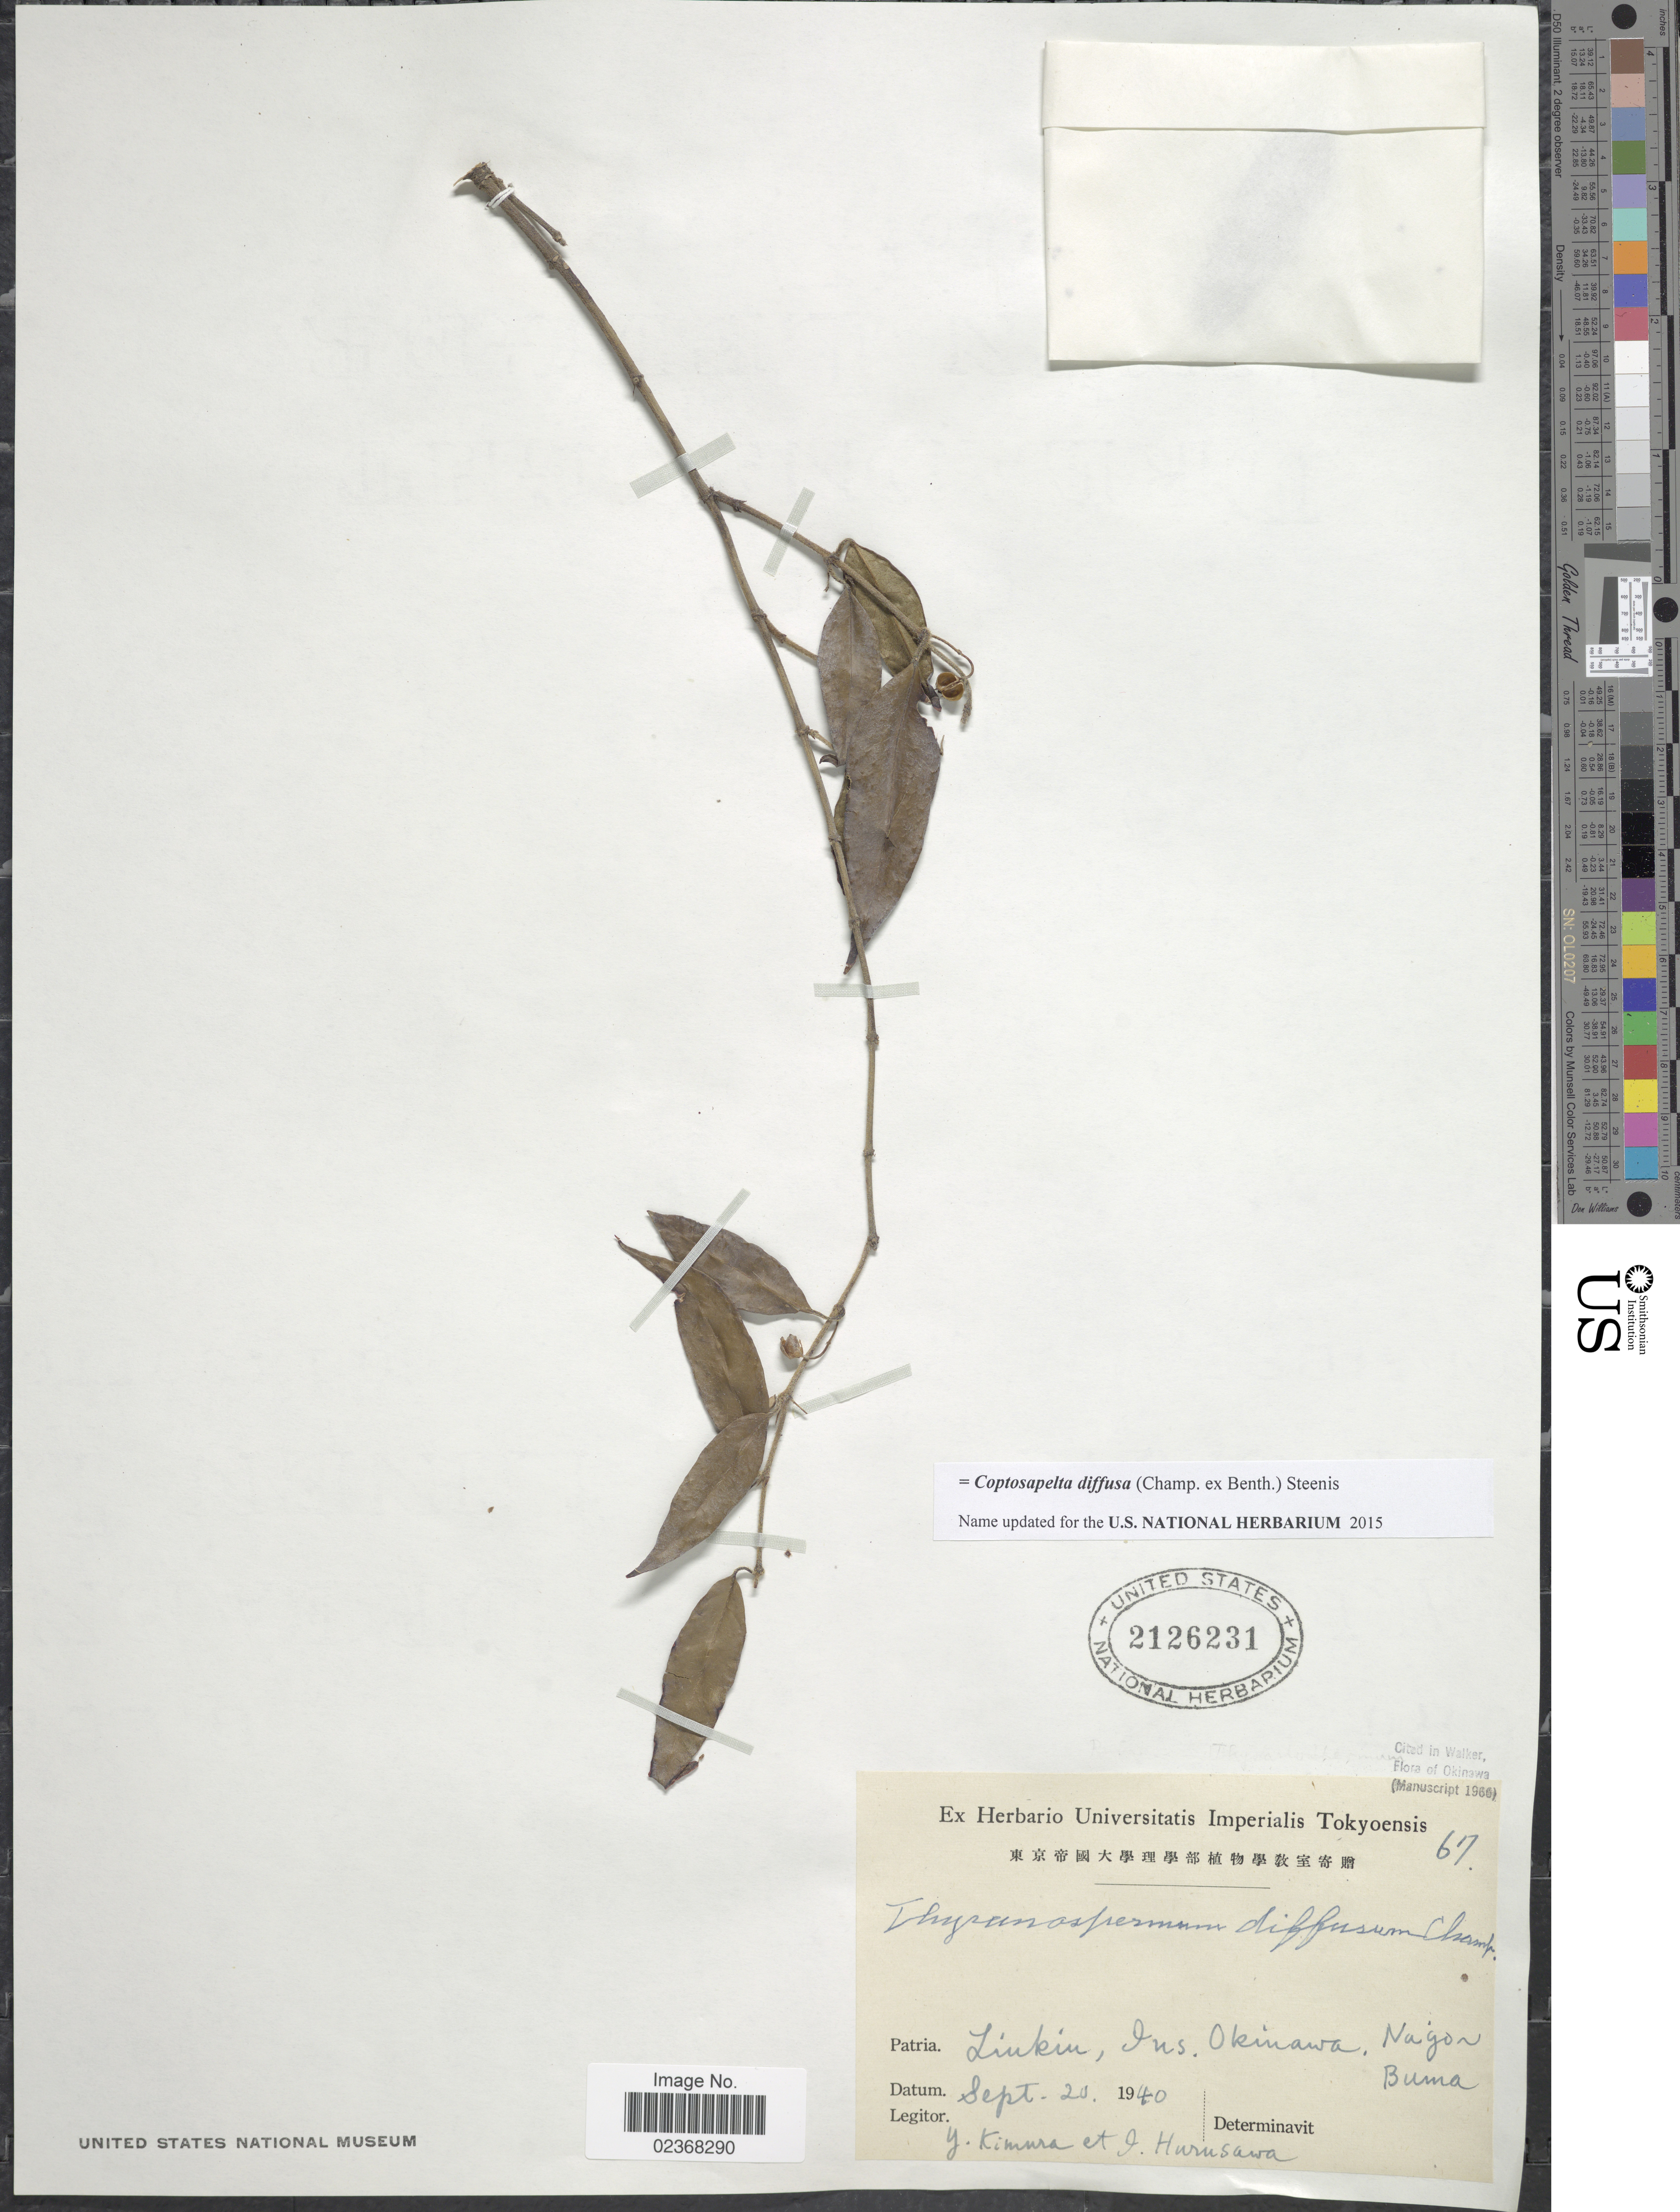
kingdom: Plantae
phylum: Tracheophyta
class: Magnoliopsida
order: Gentianales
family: Rubiaceae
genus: Coptosapelta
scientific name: Coptosapelta diffusa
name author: (Champ. ex Benth.) Steenis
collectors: Y. Kimura & I. Hurusawa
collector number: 617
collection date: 1940-09-20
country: Japan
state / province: Okinawa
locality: Liukiu, Ins., Okinawa, Nagor Buma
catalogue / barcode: US 2126231